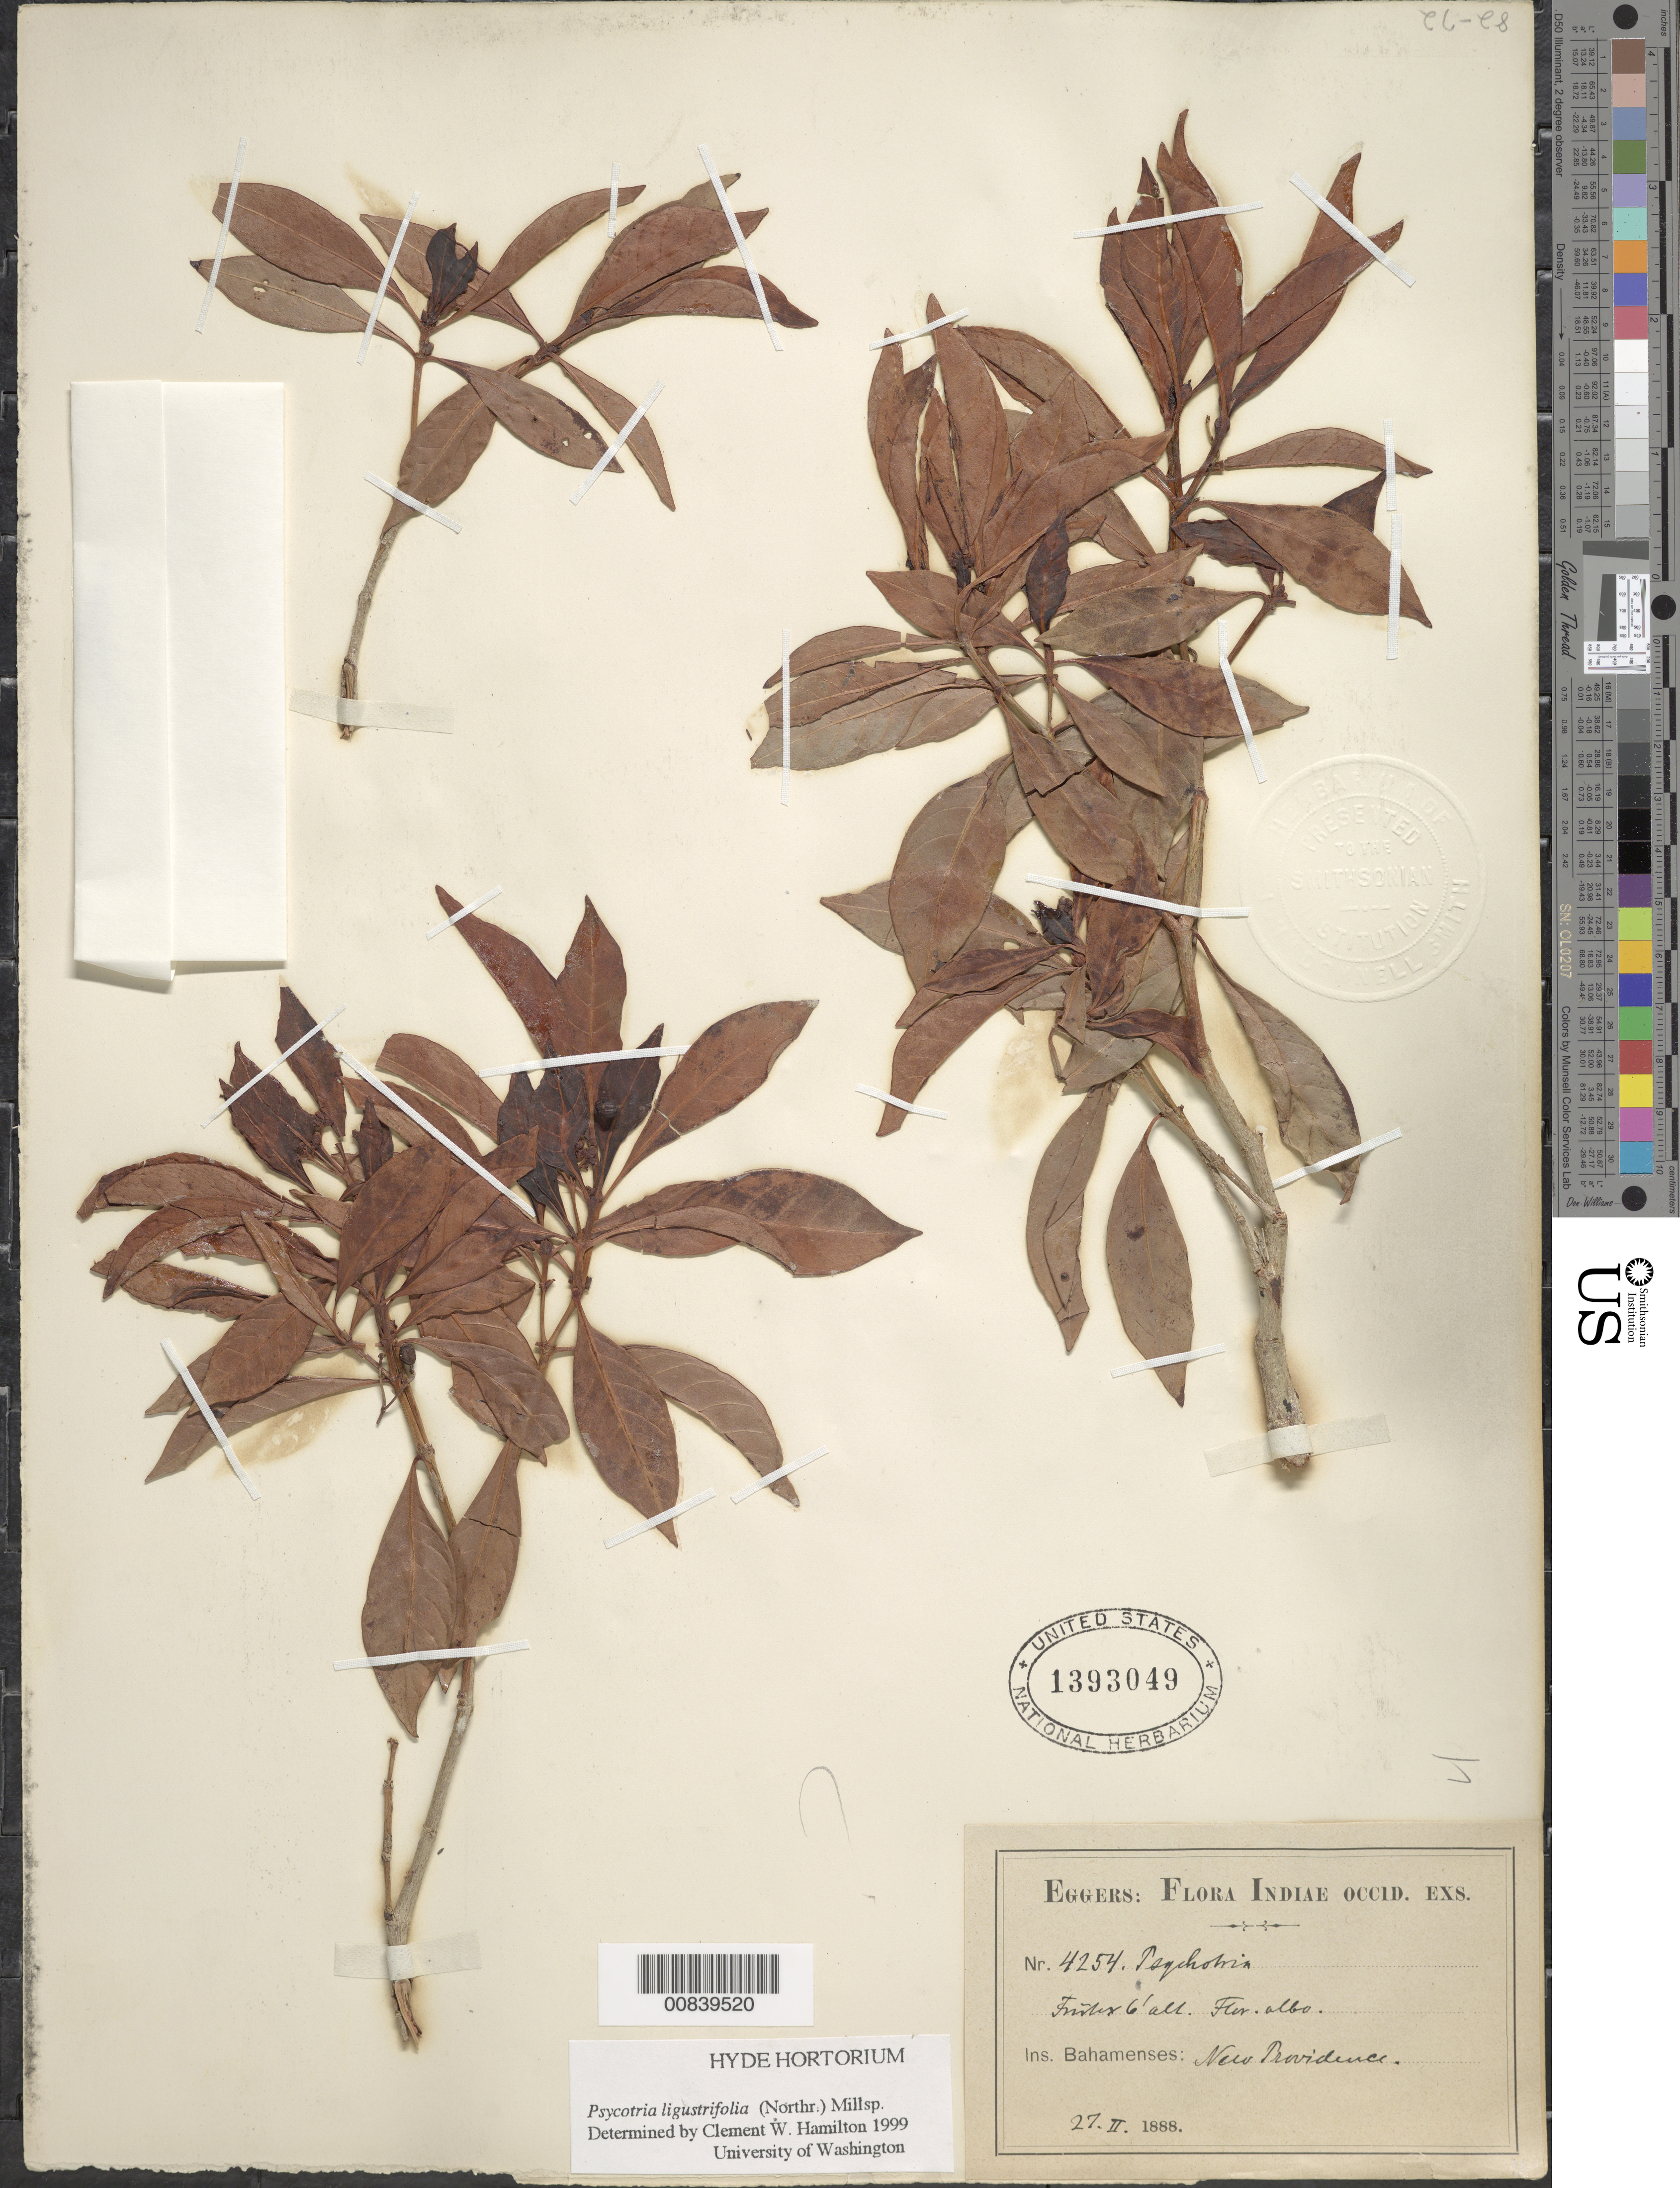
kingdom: Plantae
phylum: Tracheophyta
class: Magnoliopsida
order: Gentianales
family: Rubiaceae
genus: Psychotria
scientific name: Psychotria ligustrifolia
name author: (Northr.) Millsp.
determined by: Hamilton, C. W.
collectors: H. F. A. von Eggers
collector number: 4254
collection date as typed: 27 Feb 1888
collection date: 1888-02-27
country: Bahamas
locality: New Providence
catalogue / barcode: US 1393049